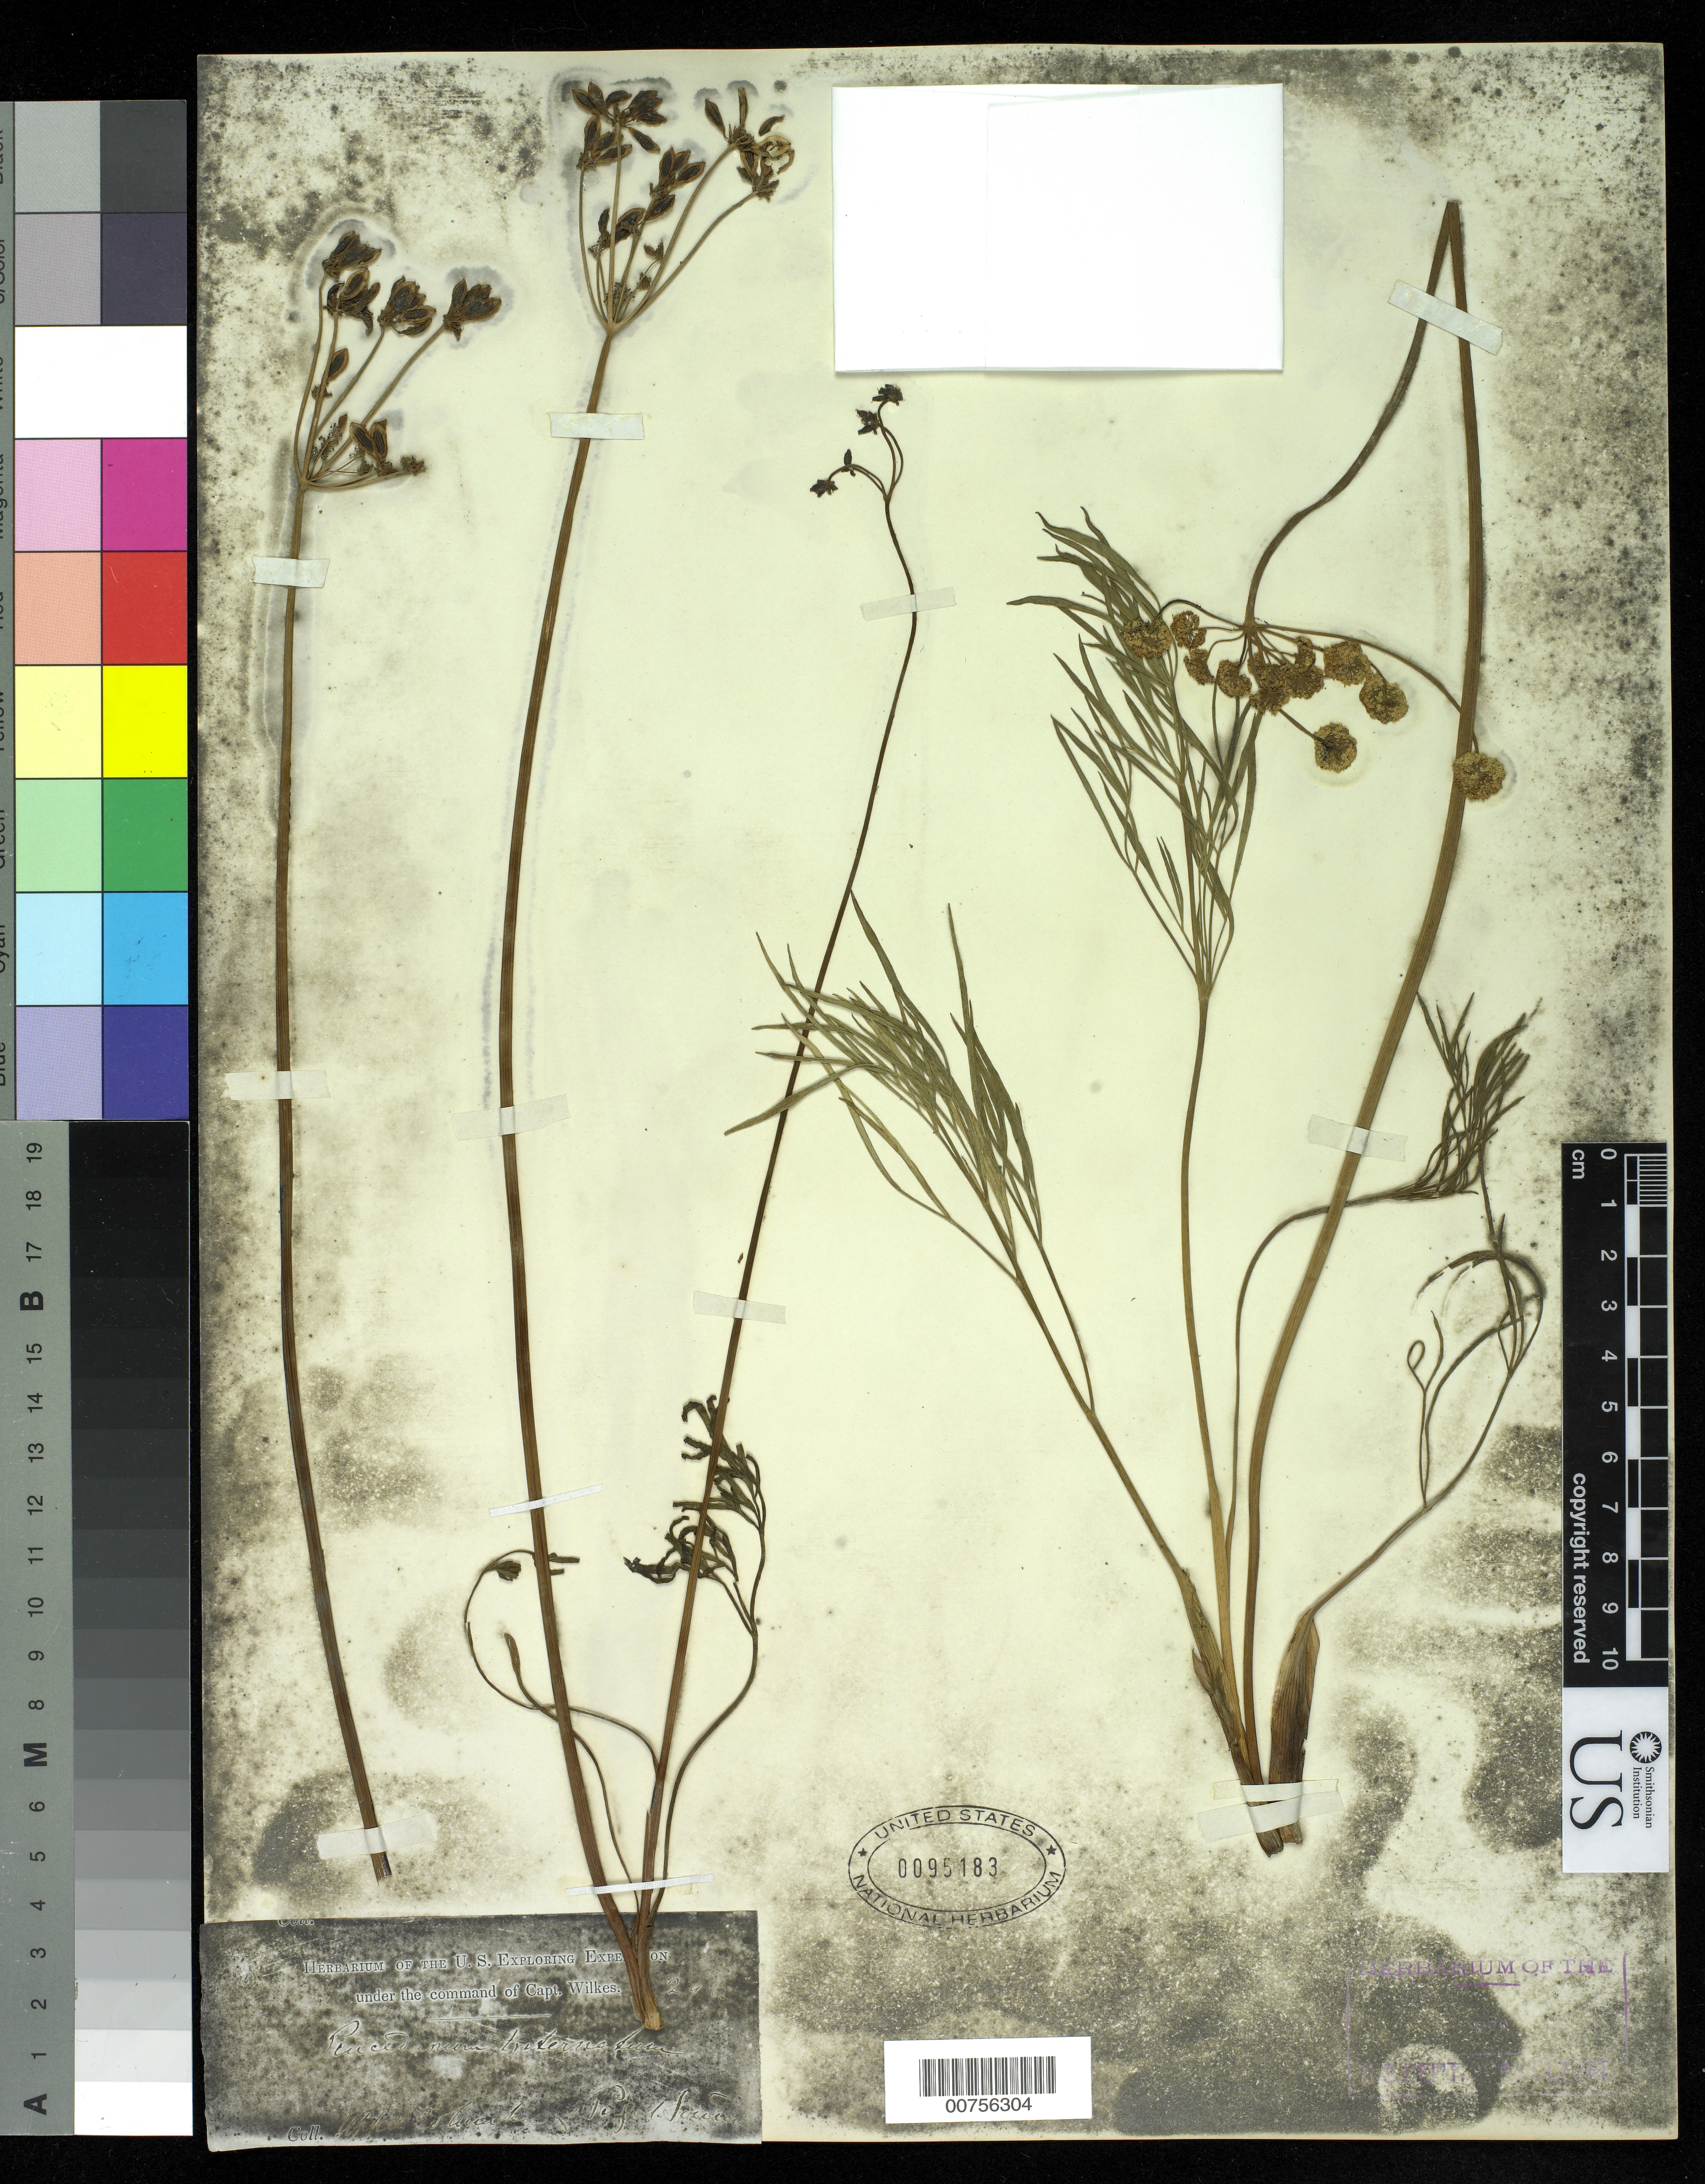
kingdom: Plantae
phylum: Tracheophyta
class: Magnoliopsida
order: Apiales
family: Apiaceae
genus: Peucedanum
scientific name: Peucedanum triternatum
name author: Torr.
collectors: Wilkes Explor. Exped.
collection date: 1838/1842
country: United States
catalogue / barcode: US 95183